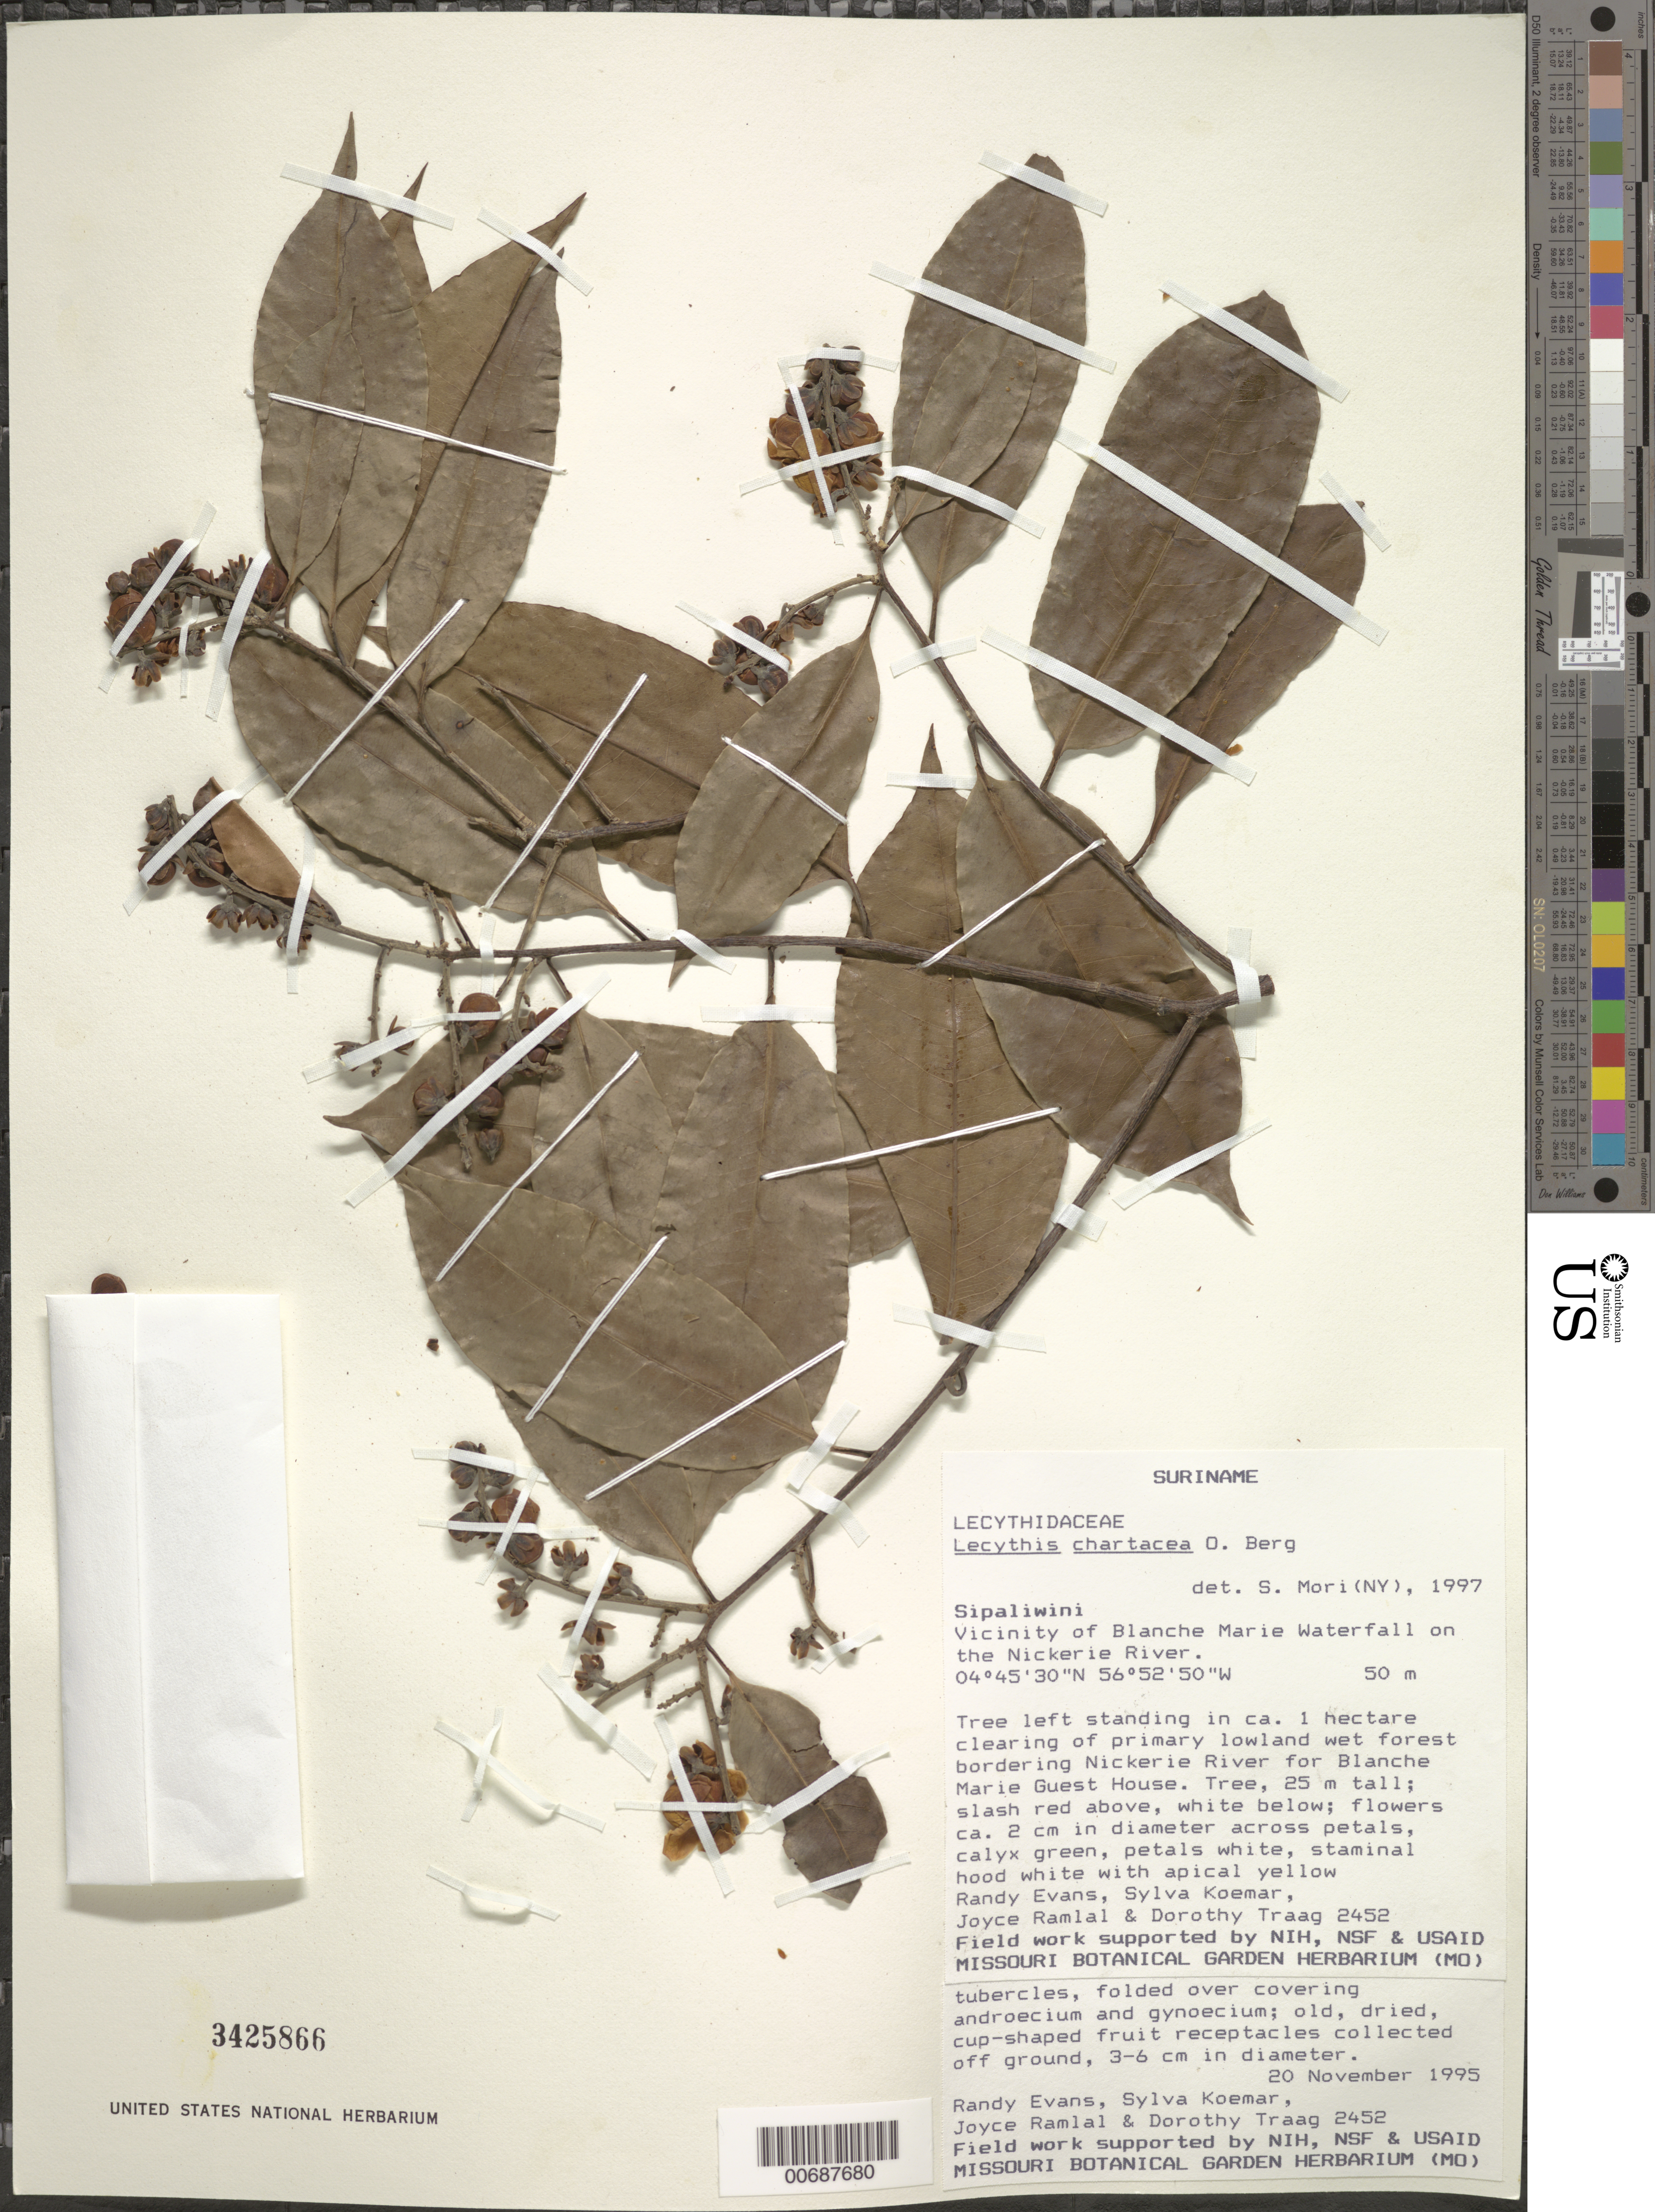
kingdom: Plantae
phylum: Tracheophyta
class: Magnoliopsida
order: Ericales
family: Lecythidaceae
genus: Lecythis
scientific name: Lecythis chartacea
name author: O. Berg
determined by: Mori, Scott A.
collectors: R. Evans, S. Koemar, J. Ramlal & D. Traag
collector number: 2452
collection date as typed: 20-Nov-95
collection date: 1995-11-20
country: Suriname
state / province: Sipaliwini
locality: Blanche Marie Waterfall, vic., on Nickerie R.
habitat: Tree left standing in ca. 1 hectare clearing of primary lowland wet forest bordering Nickerie River for Blanche Marie Guest House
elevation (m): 50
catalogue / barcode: US 3425866